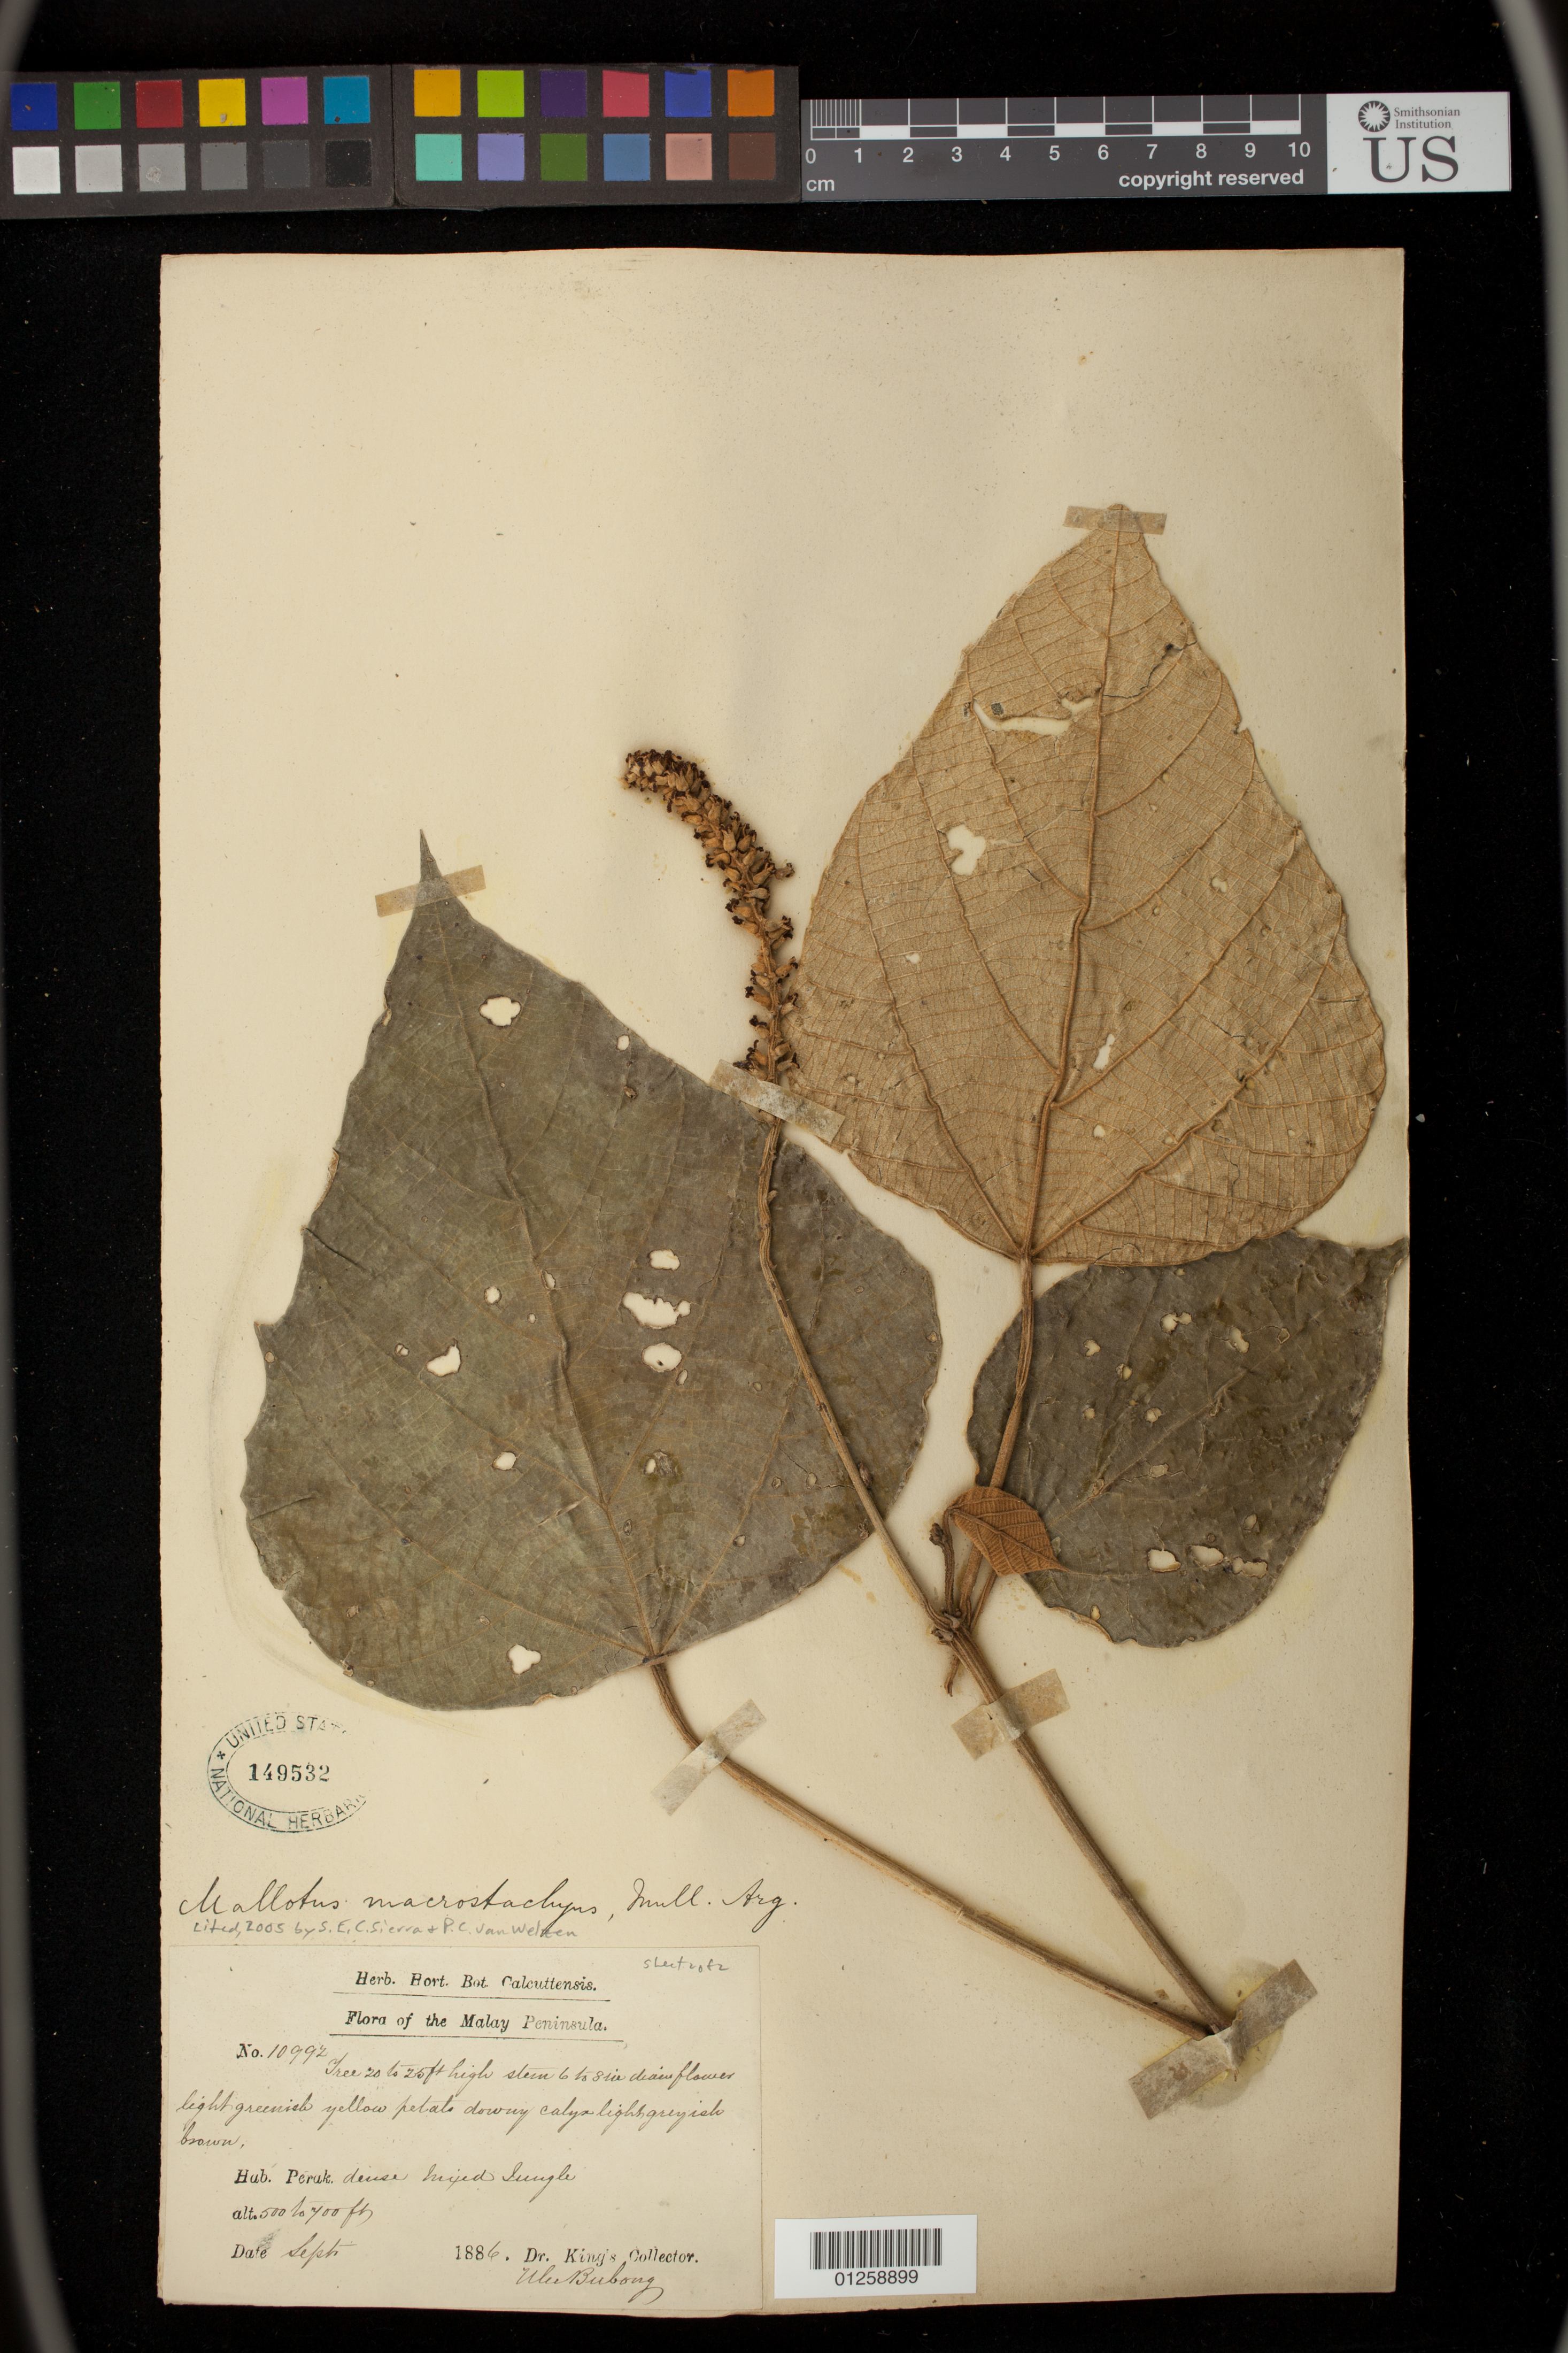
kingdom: Plantae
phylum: Tracheophyta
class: Magnoliopsida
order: Malpighiales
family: Euphorbiaceae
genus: Mallotus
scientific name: Mallotus macrostachyus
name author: (Miq.) Müll. Arg.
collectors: U. Buboug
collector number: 10992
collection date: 1886-09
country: Malaysia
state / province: Perak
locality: Perak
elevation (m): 152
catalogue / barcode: US 149532